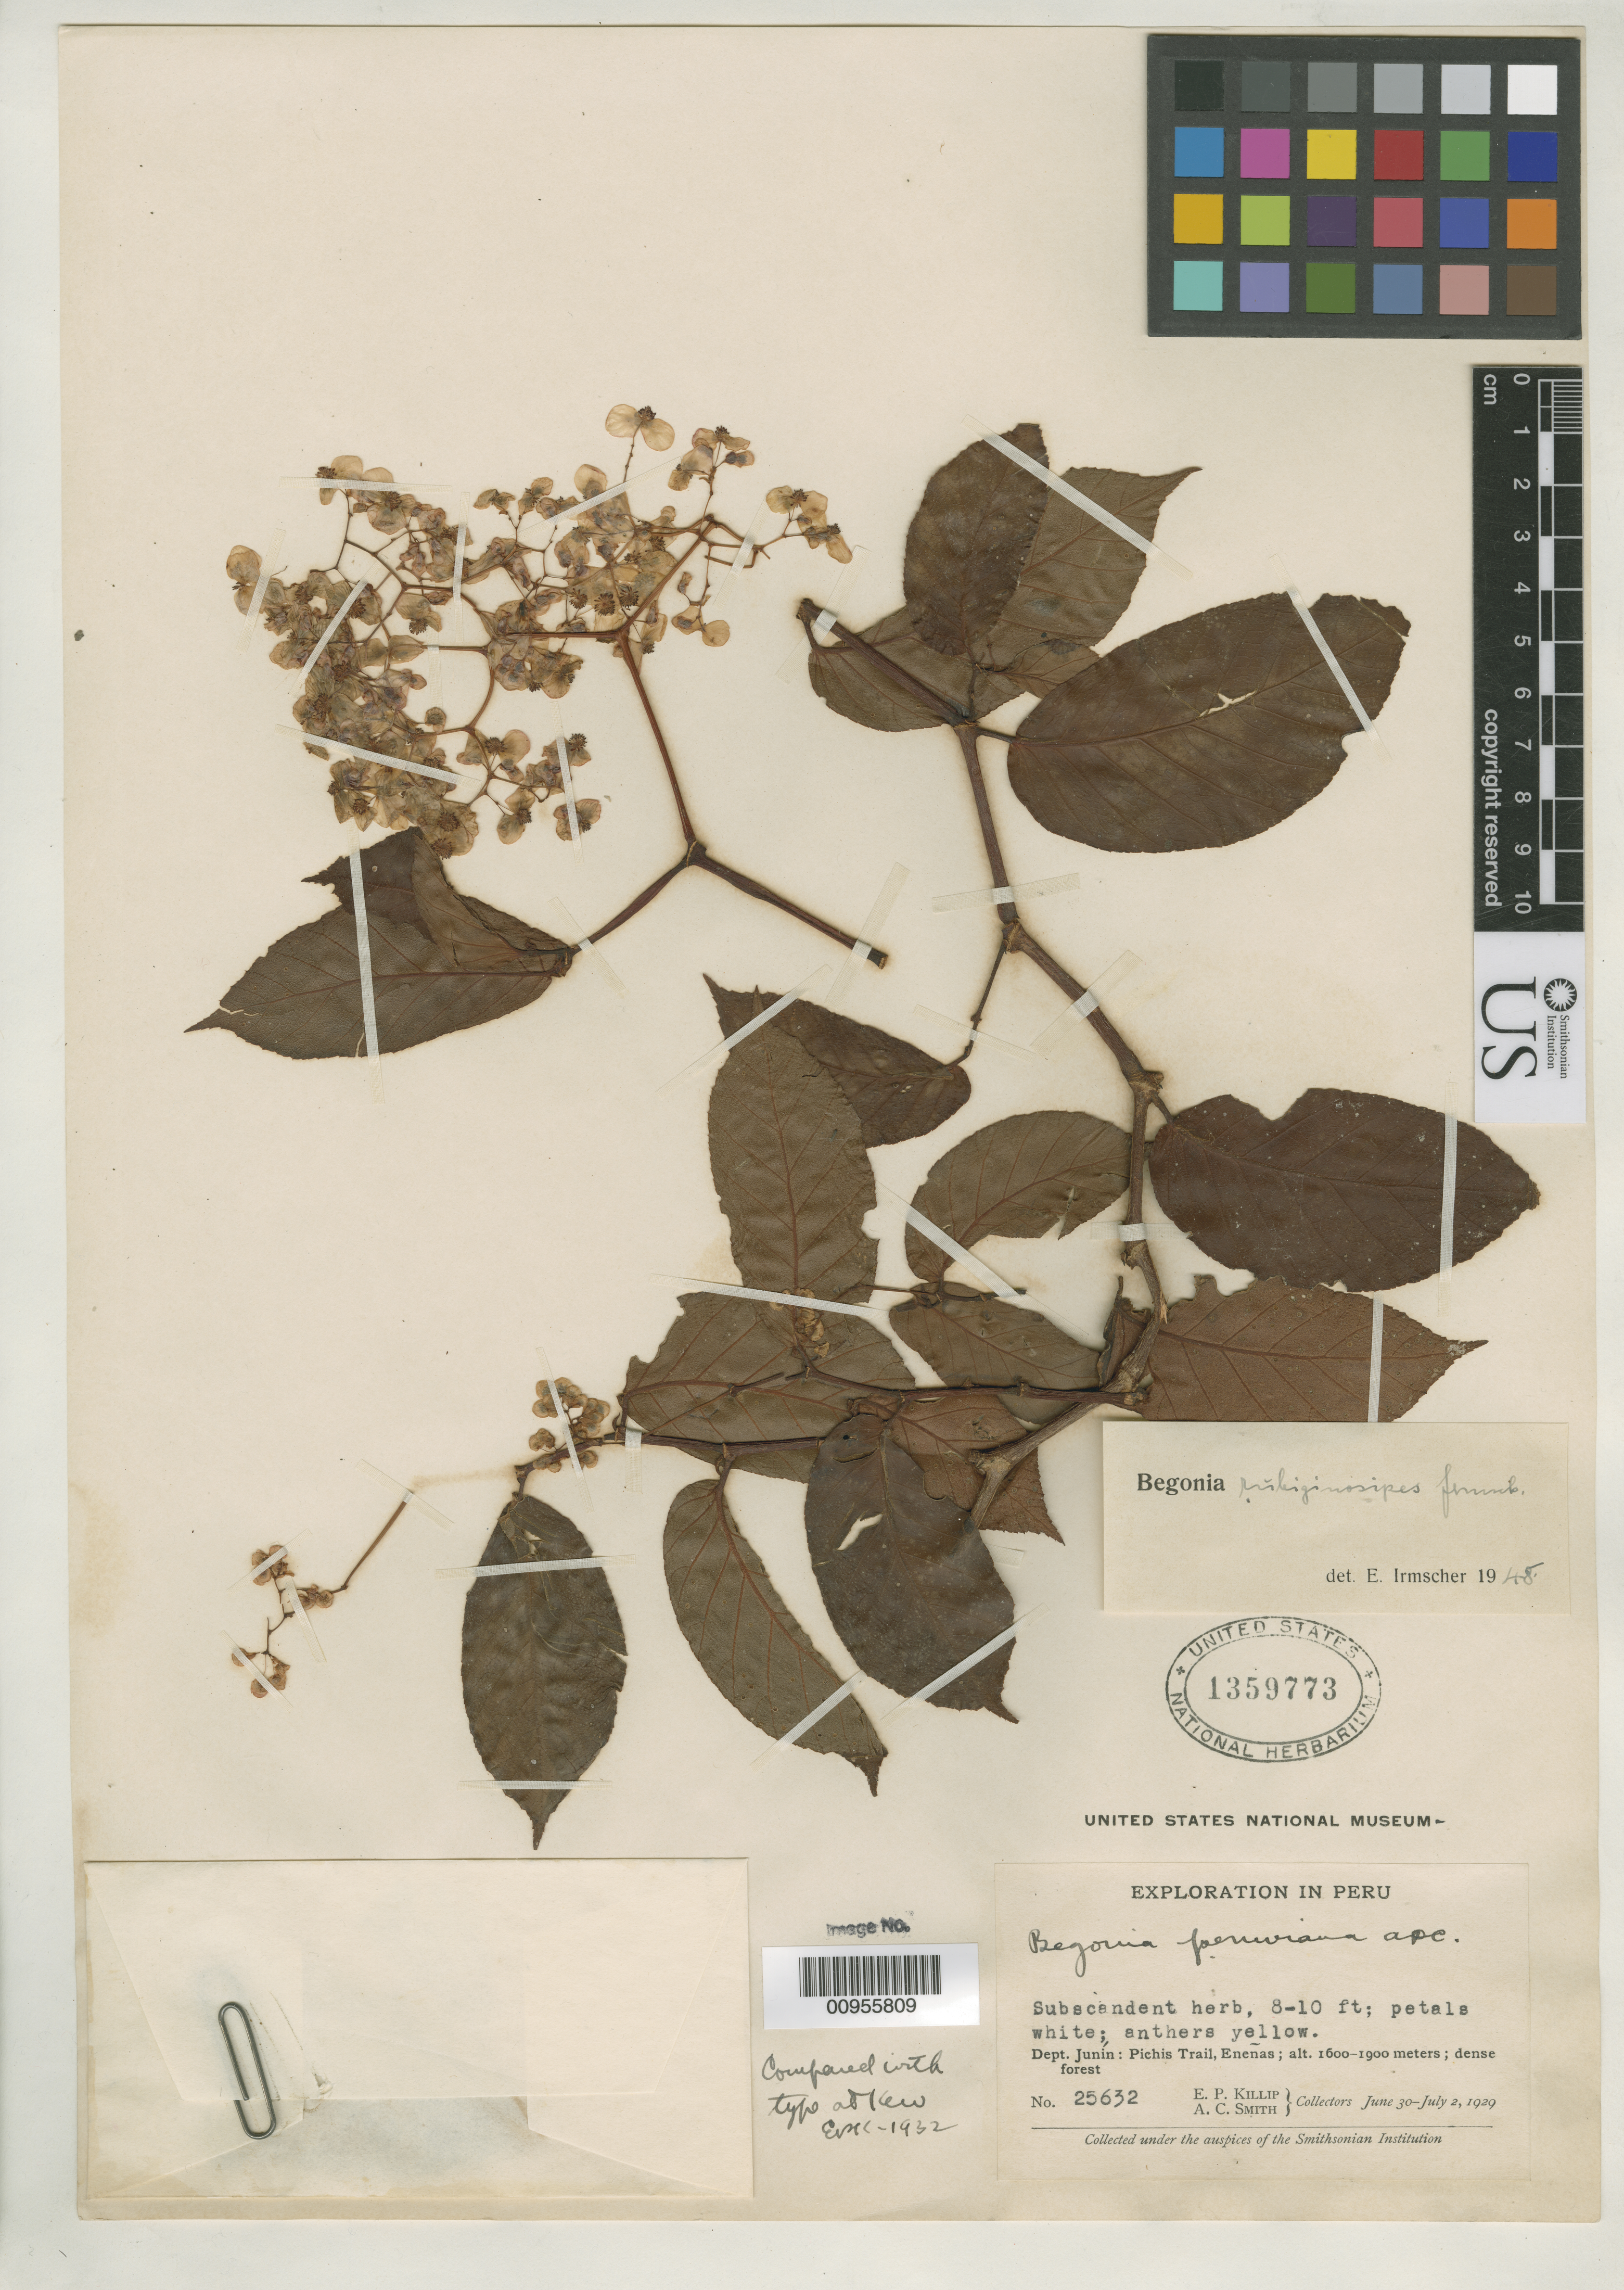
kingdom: Plantae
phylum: Tracheophyta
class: Magnoliopsida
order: Cucurbitales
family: Begoniaceae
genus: Begonia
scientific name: Begonia rubiginosipes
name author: Irmsch.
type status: Syntype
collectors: E. P. Killip & A. C. Smith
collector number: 25632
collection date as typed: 30 Jun 1929 to 02 Jul 1929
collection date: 1929-06-30/1929-07-02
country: Peru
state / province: Junín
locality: Pichis Trail, Enenas.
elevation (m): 1600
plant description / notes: No holotype designated, duplicates at both F & US cited.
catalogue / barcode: US 1359773